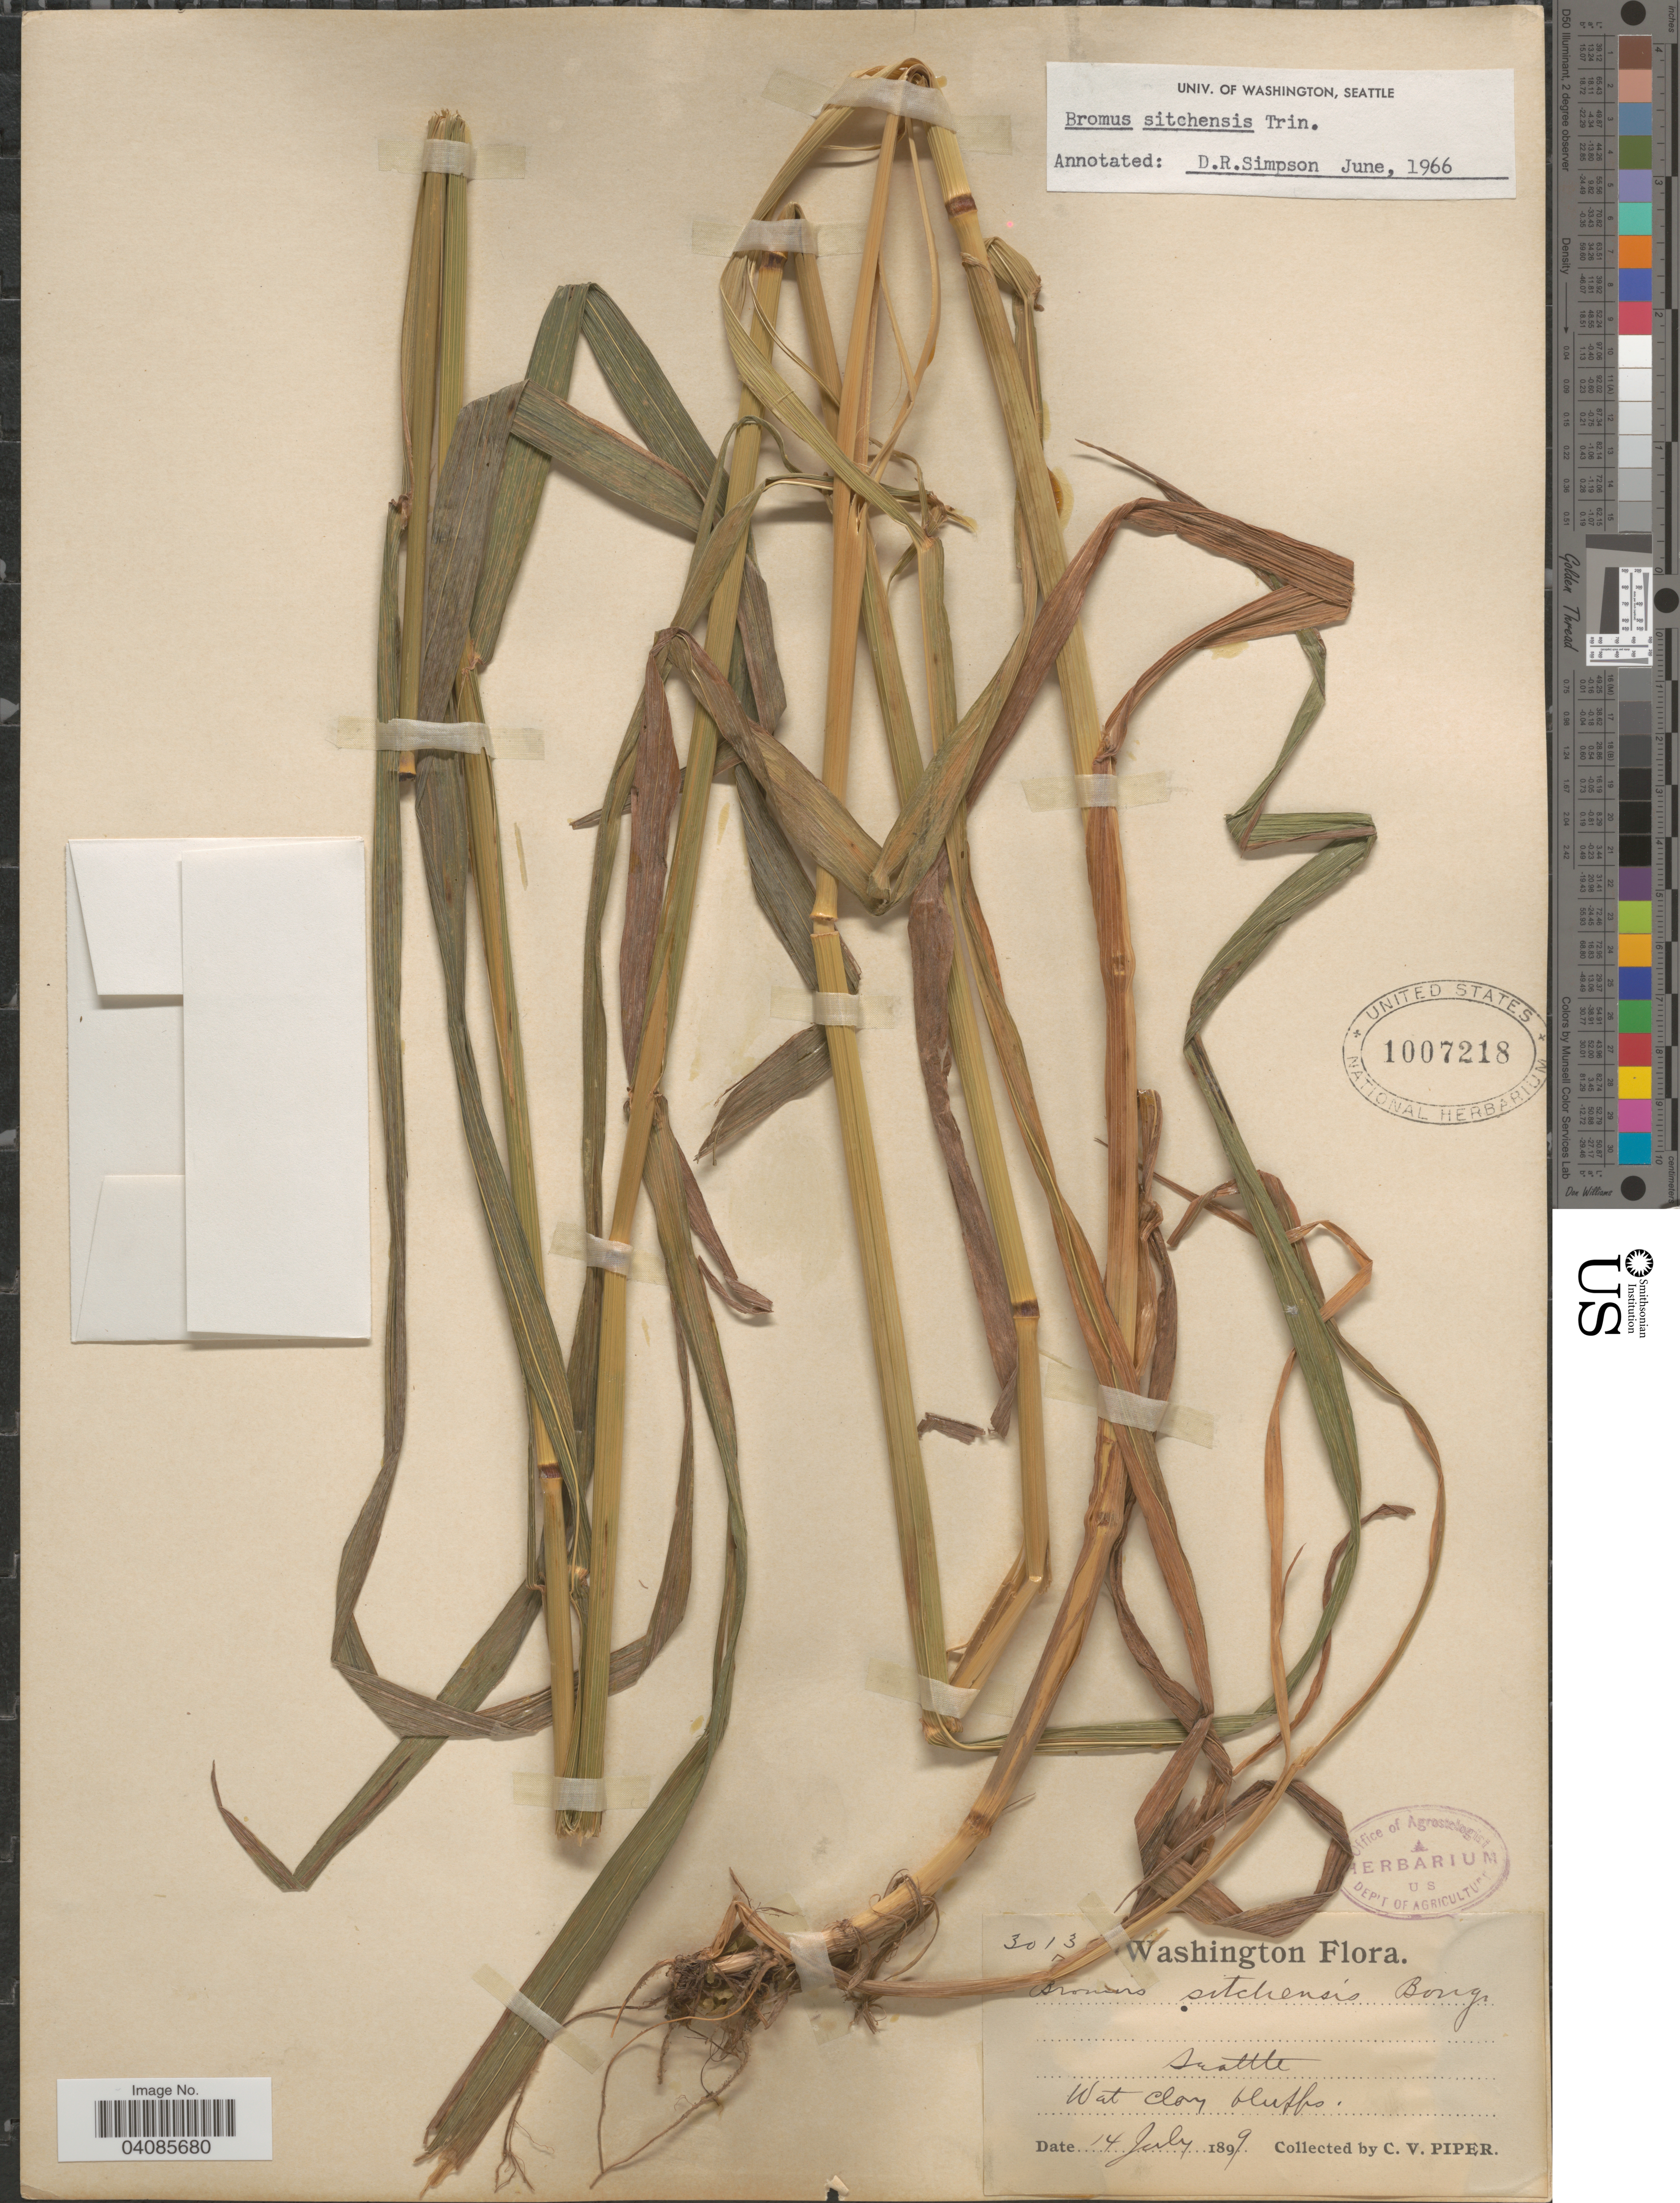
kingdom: Plantae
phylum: Tracheophyta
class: Liliopsida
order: Poales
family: Poaceae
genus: Bromus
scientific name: Bromus sitchensis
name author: Trin. in Bong.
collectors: C. V. Piper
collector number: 3013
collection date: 1899-07-14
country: United States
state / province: Washington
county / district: King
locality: Seattle.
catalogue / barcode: US 1007218